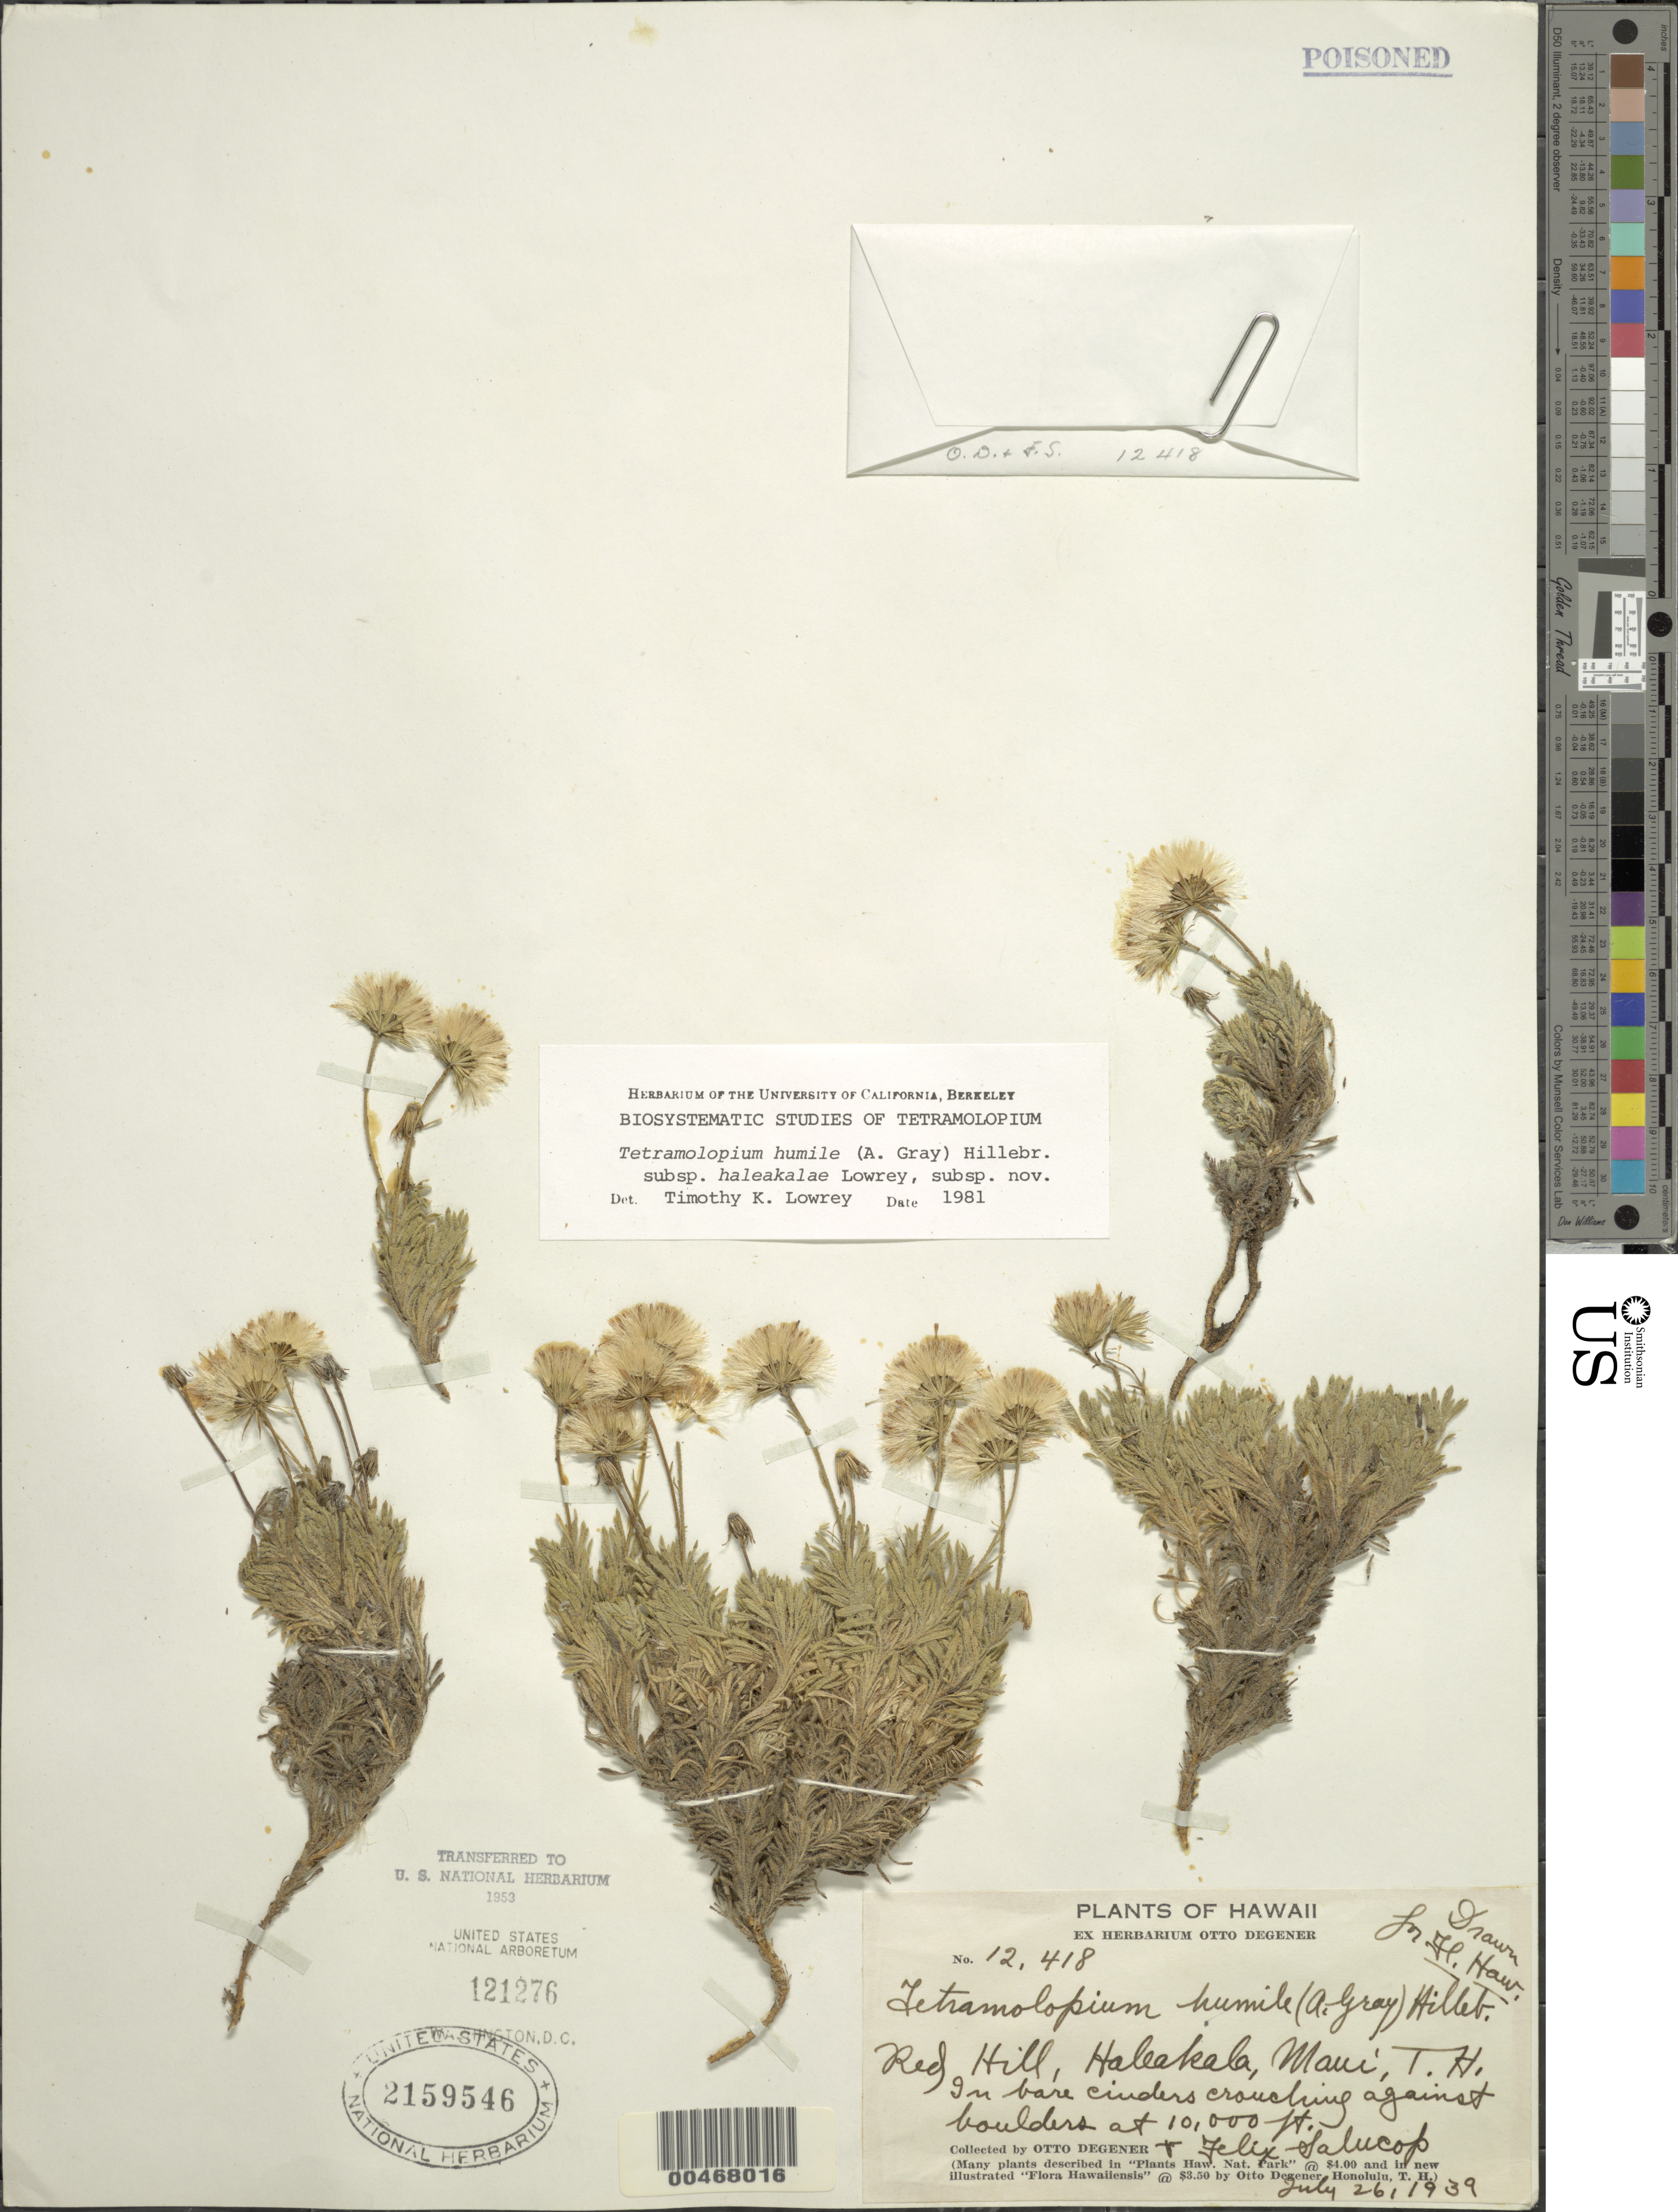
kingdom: Plantae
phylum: Tracheophyta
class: Magnoliopsida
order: Asterales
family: Asteraceae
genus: Tetramolopium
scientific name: Tetramolopium humile subsp. haleakalae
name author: Lowrey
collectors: O. Degener & F. Salucop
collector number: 12418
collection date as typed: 26 Jul 1939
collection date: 1939-07-26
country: United States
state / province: Hawaii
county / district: Maui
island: Maui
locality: Red Hill, Haleakala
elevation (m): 3048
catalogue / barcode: US 2159546